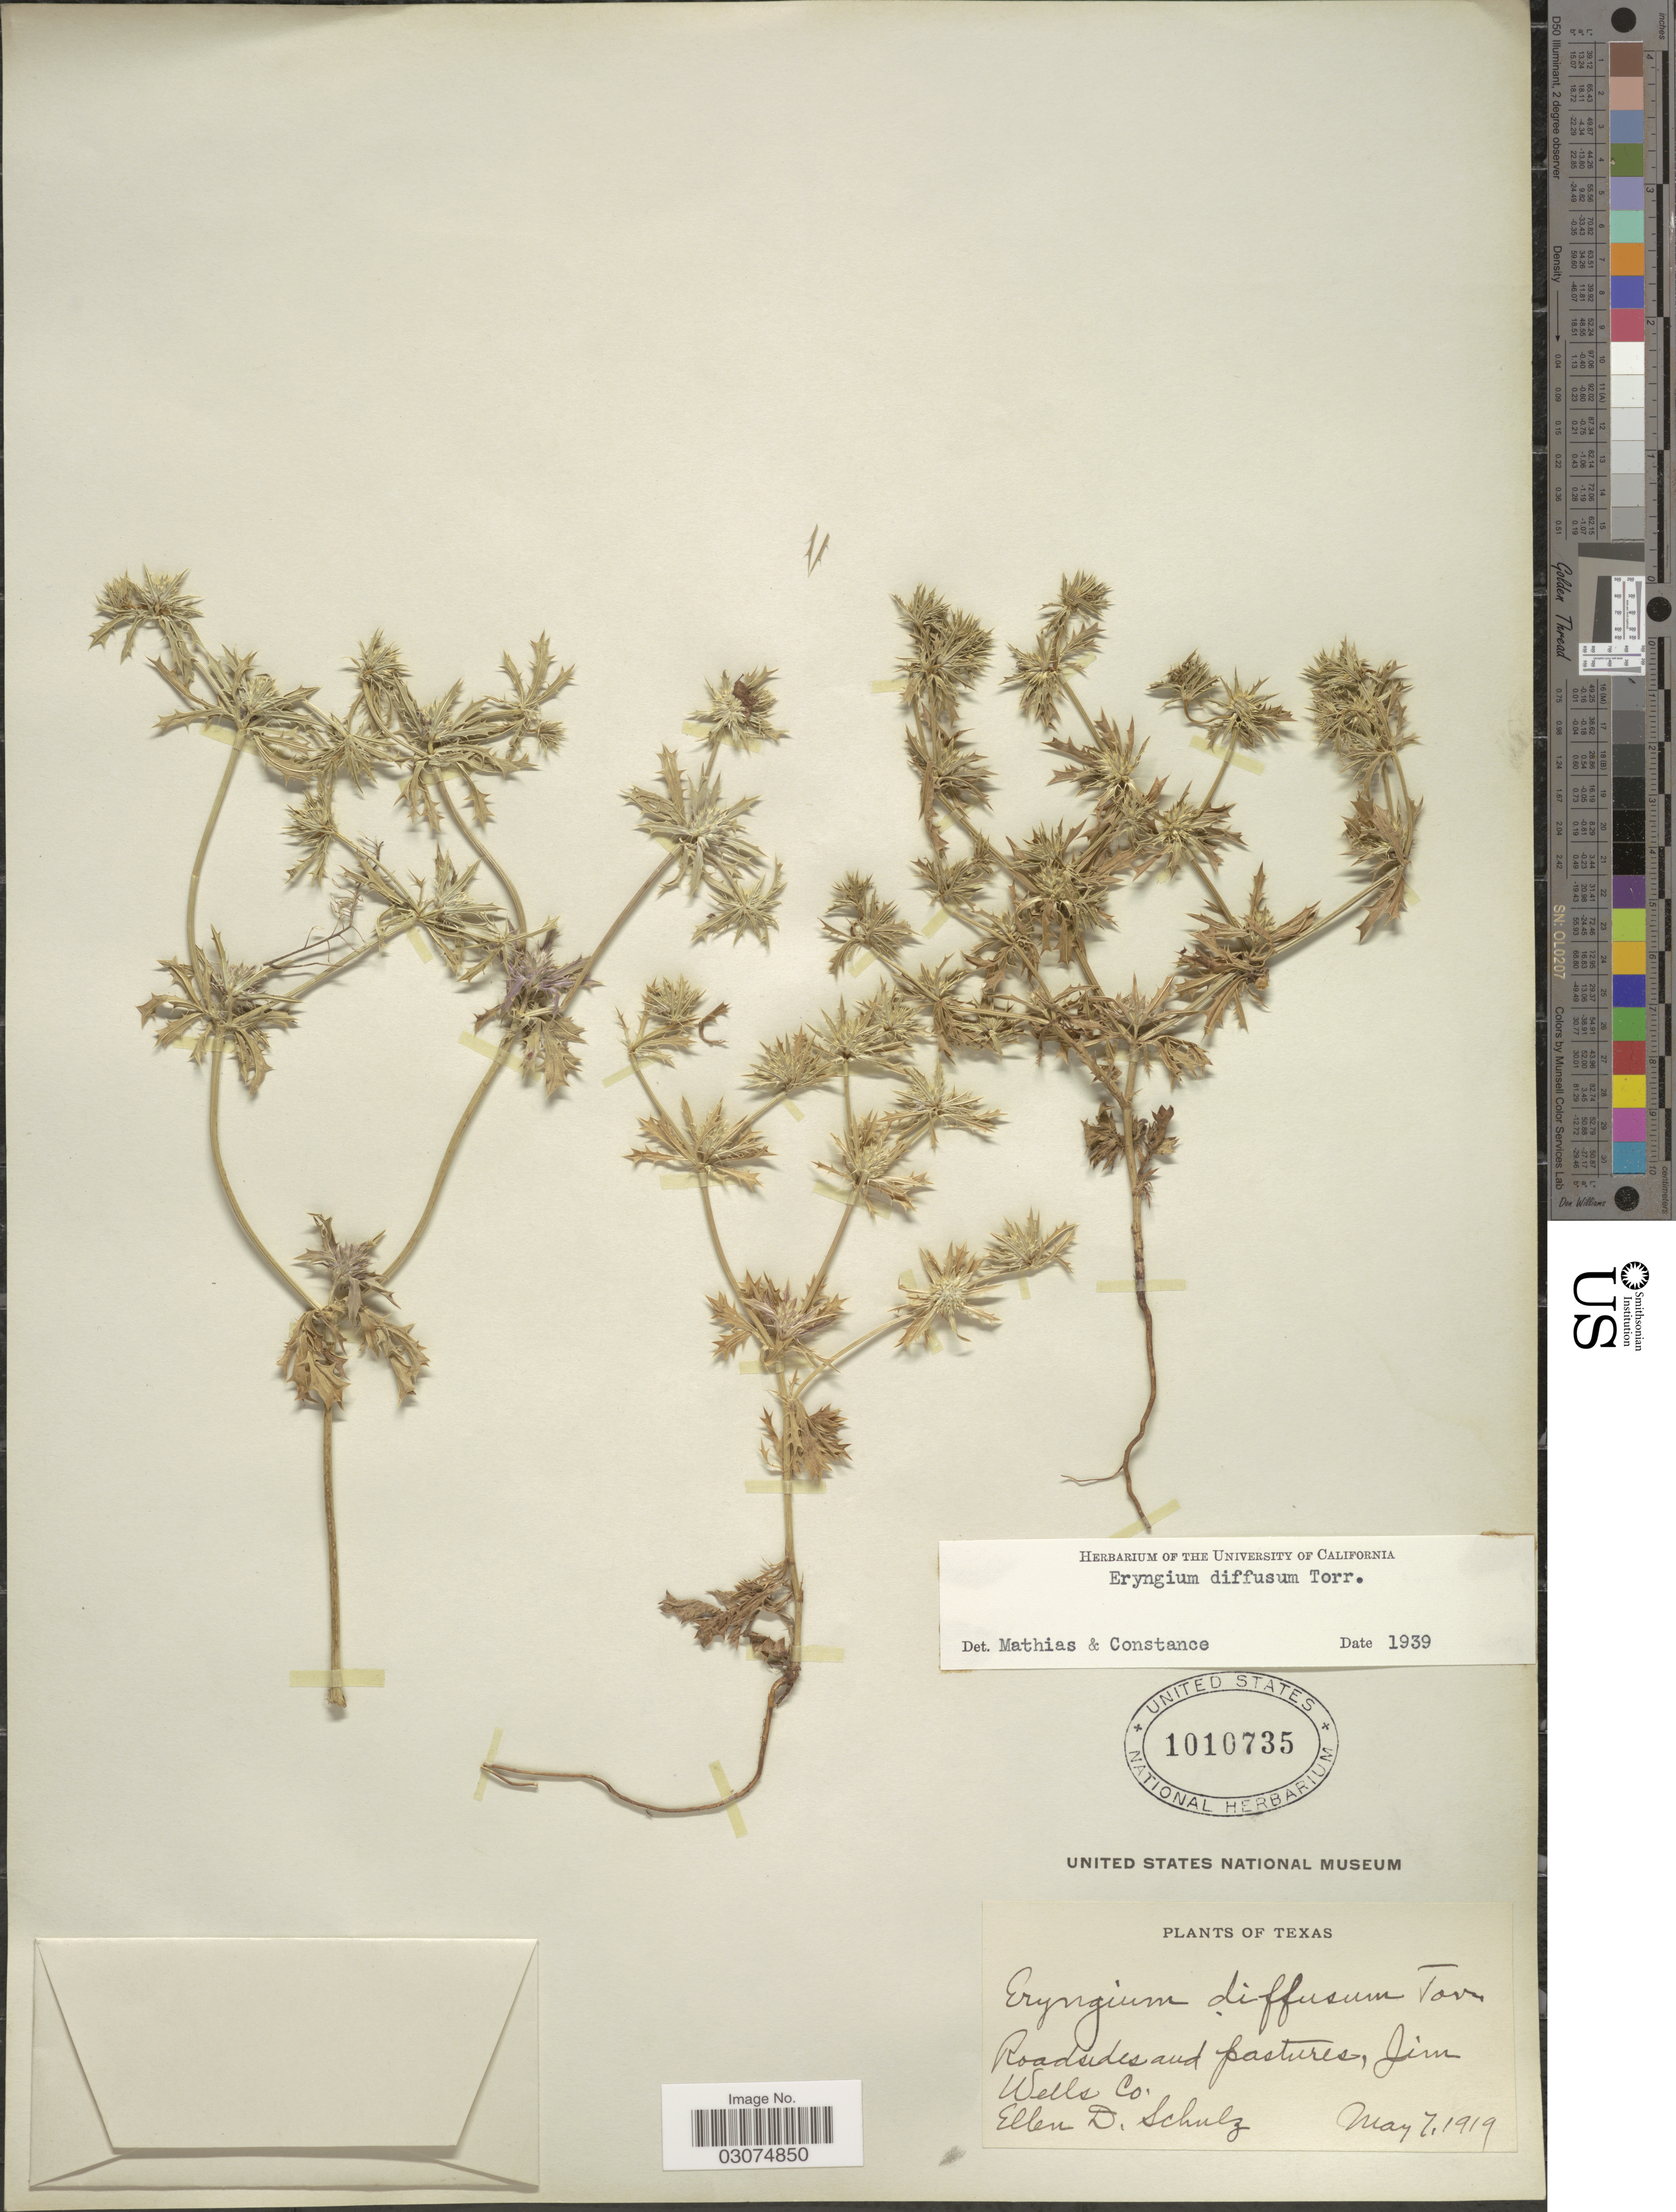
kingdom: Plantae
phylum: Tracheophyta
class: Magnoliopsida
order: Apiales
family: Apiaceae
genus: Eryngium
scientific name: Eryngium diffusum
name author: Torr.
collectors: E. D. Schulz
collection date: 1919-05-07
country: United States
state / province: Texas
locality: Roadsides and pastures, Jim Wells Co.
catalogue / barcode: US 1010735